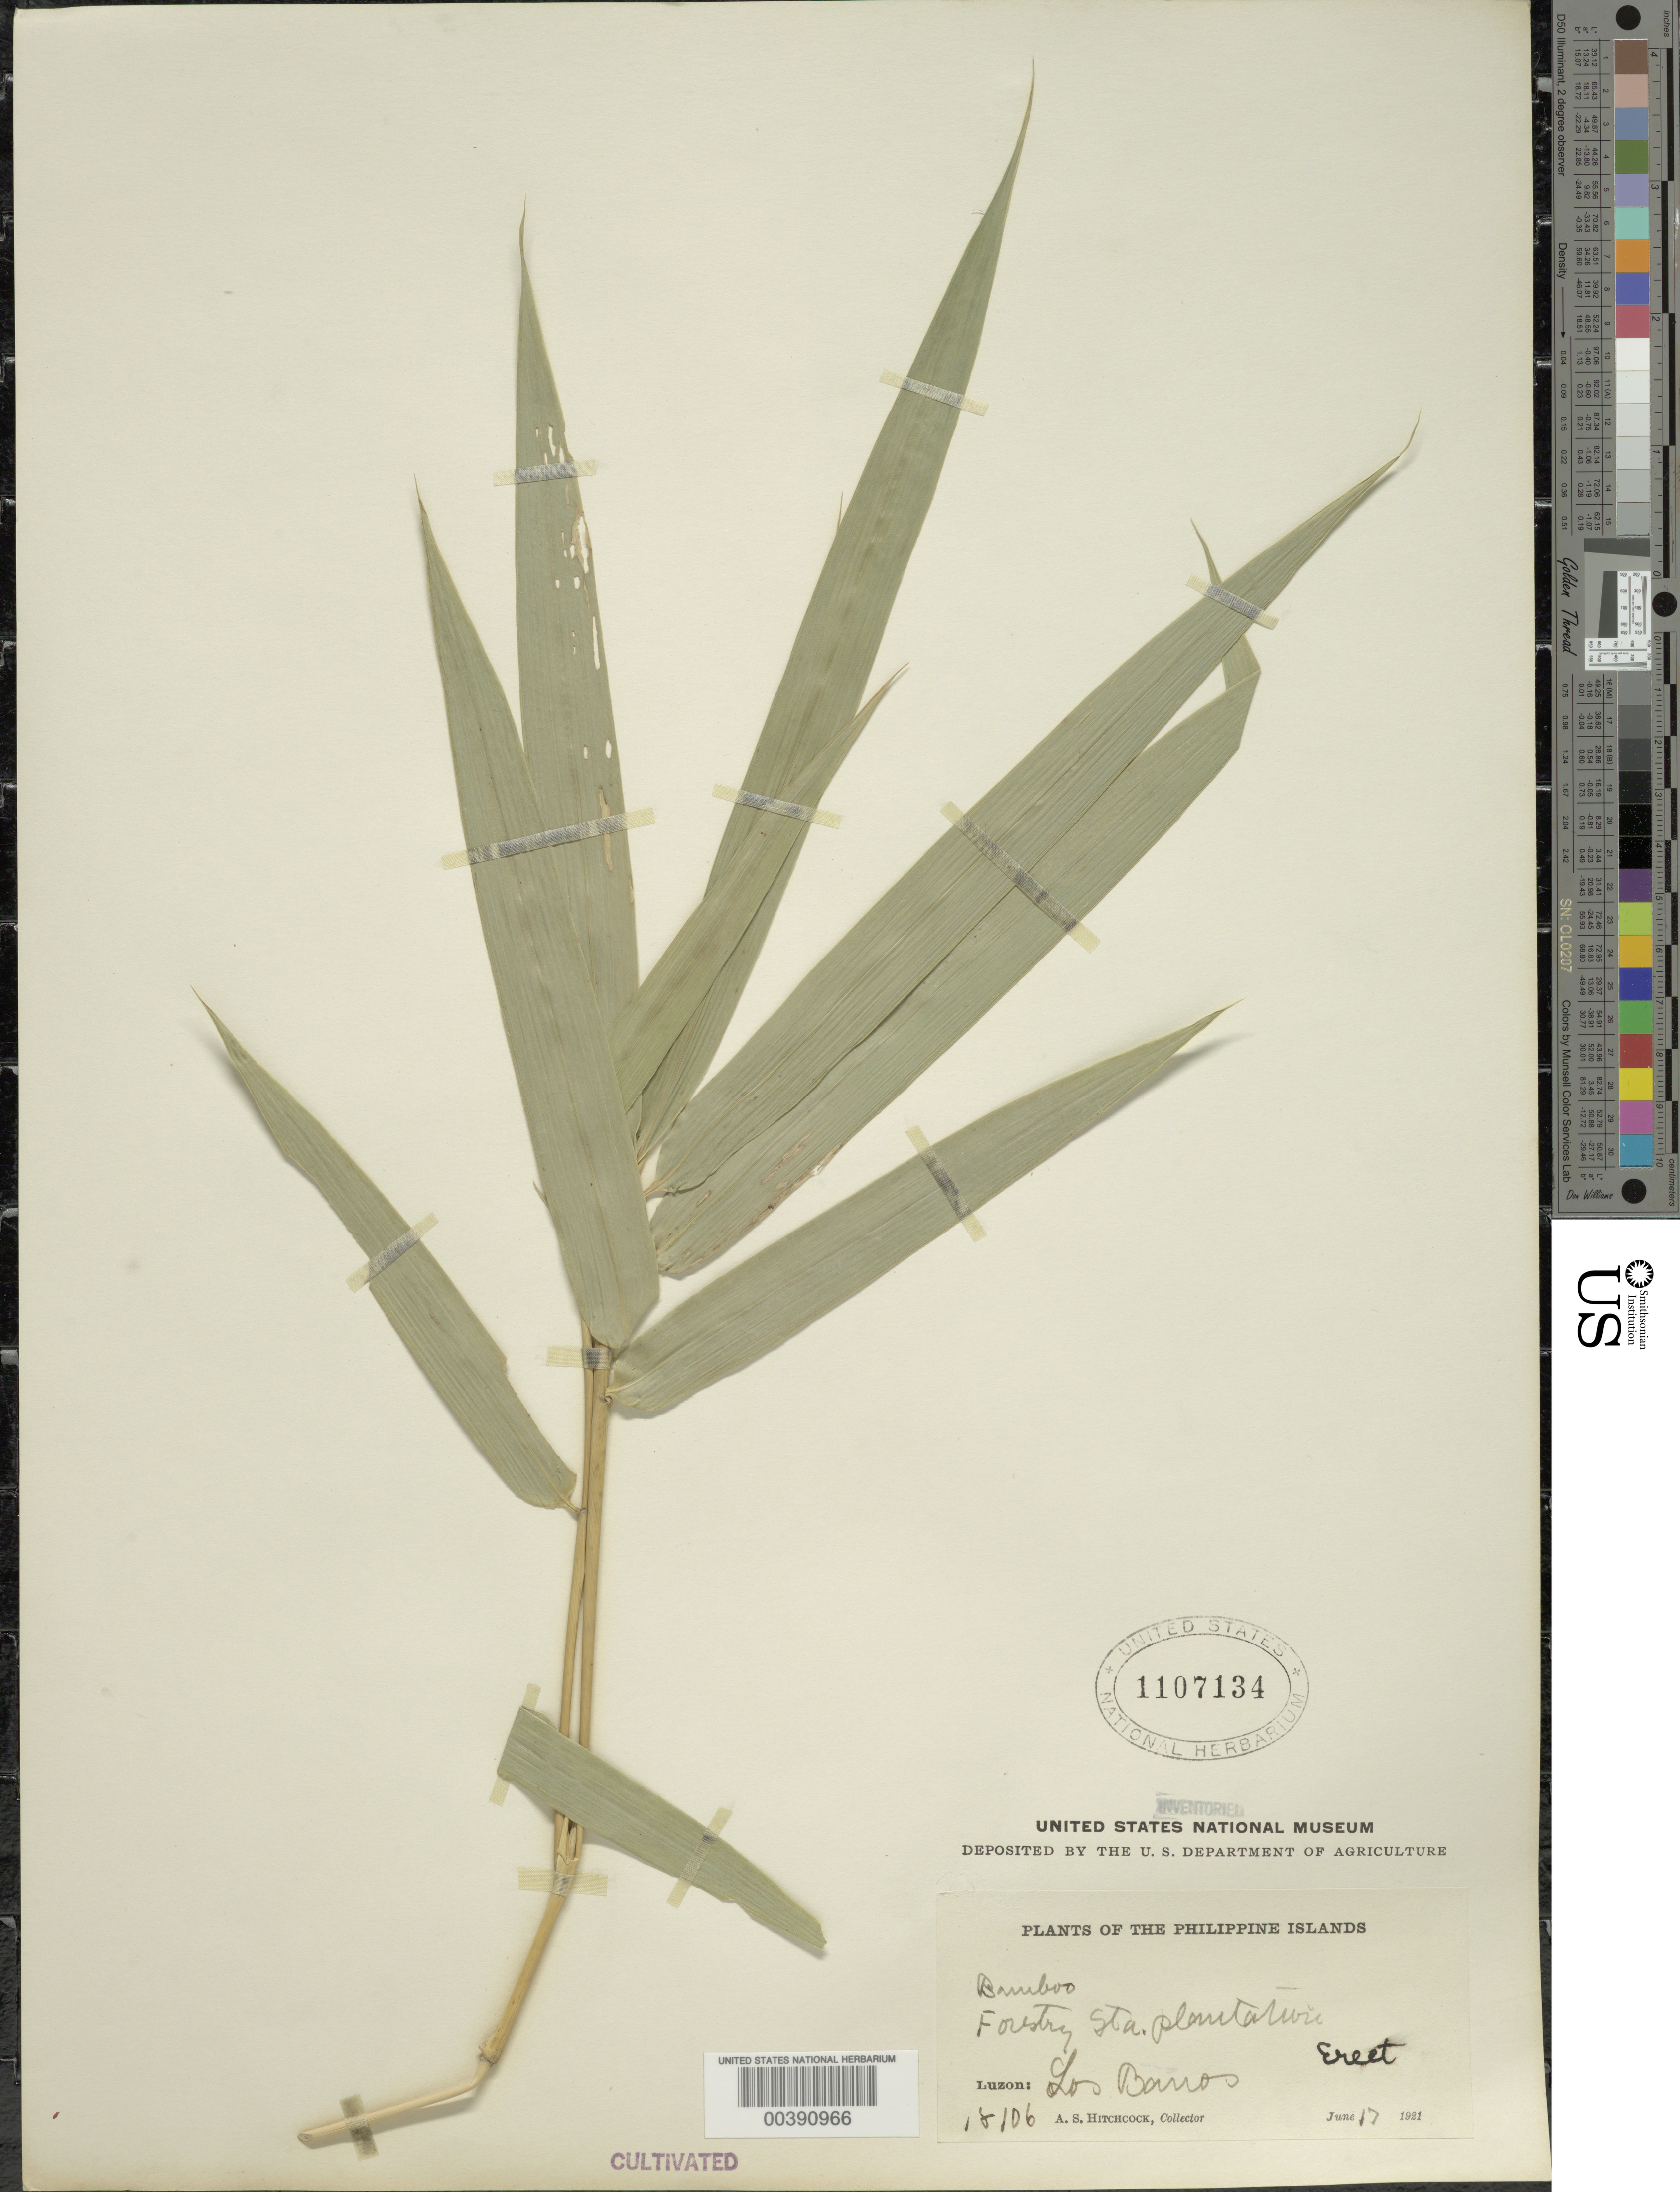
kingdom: Plantae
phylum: Tracheophyta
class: Liliopsida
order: Poales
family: Poaceae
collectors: A. S. Hitchcock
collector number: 18106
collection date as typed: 17 Jun 1921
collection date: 1921-06-17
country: Philippines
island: Luzon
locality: Los barros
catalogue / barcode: US 1107134